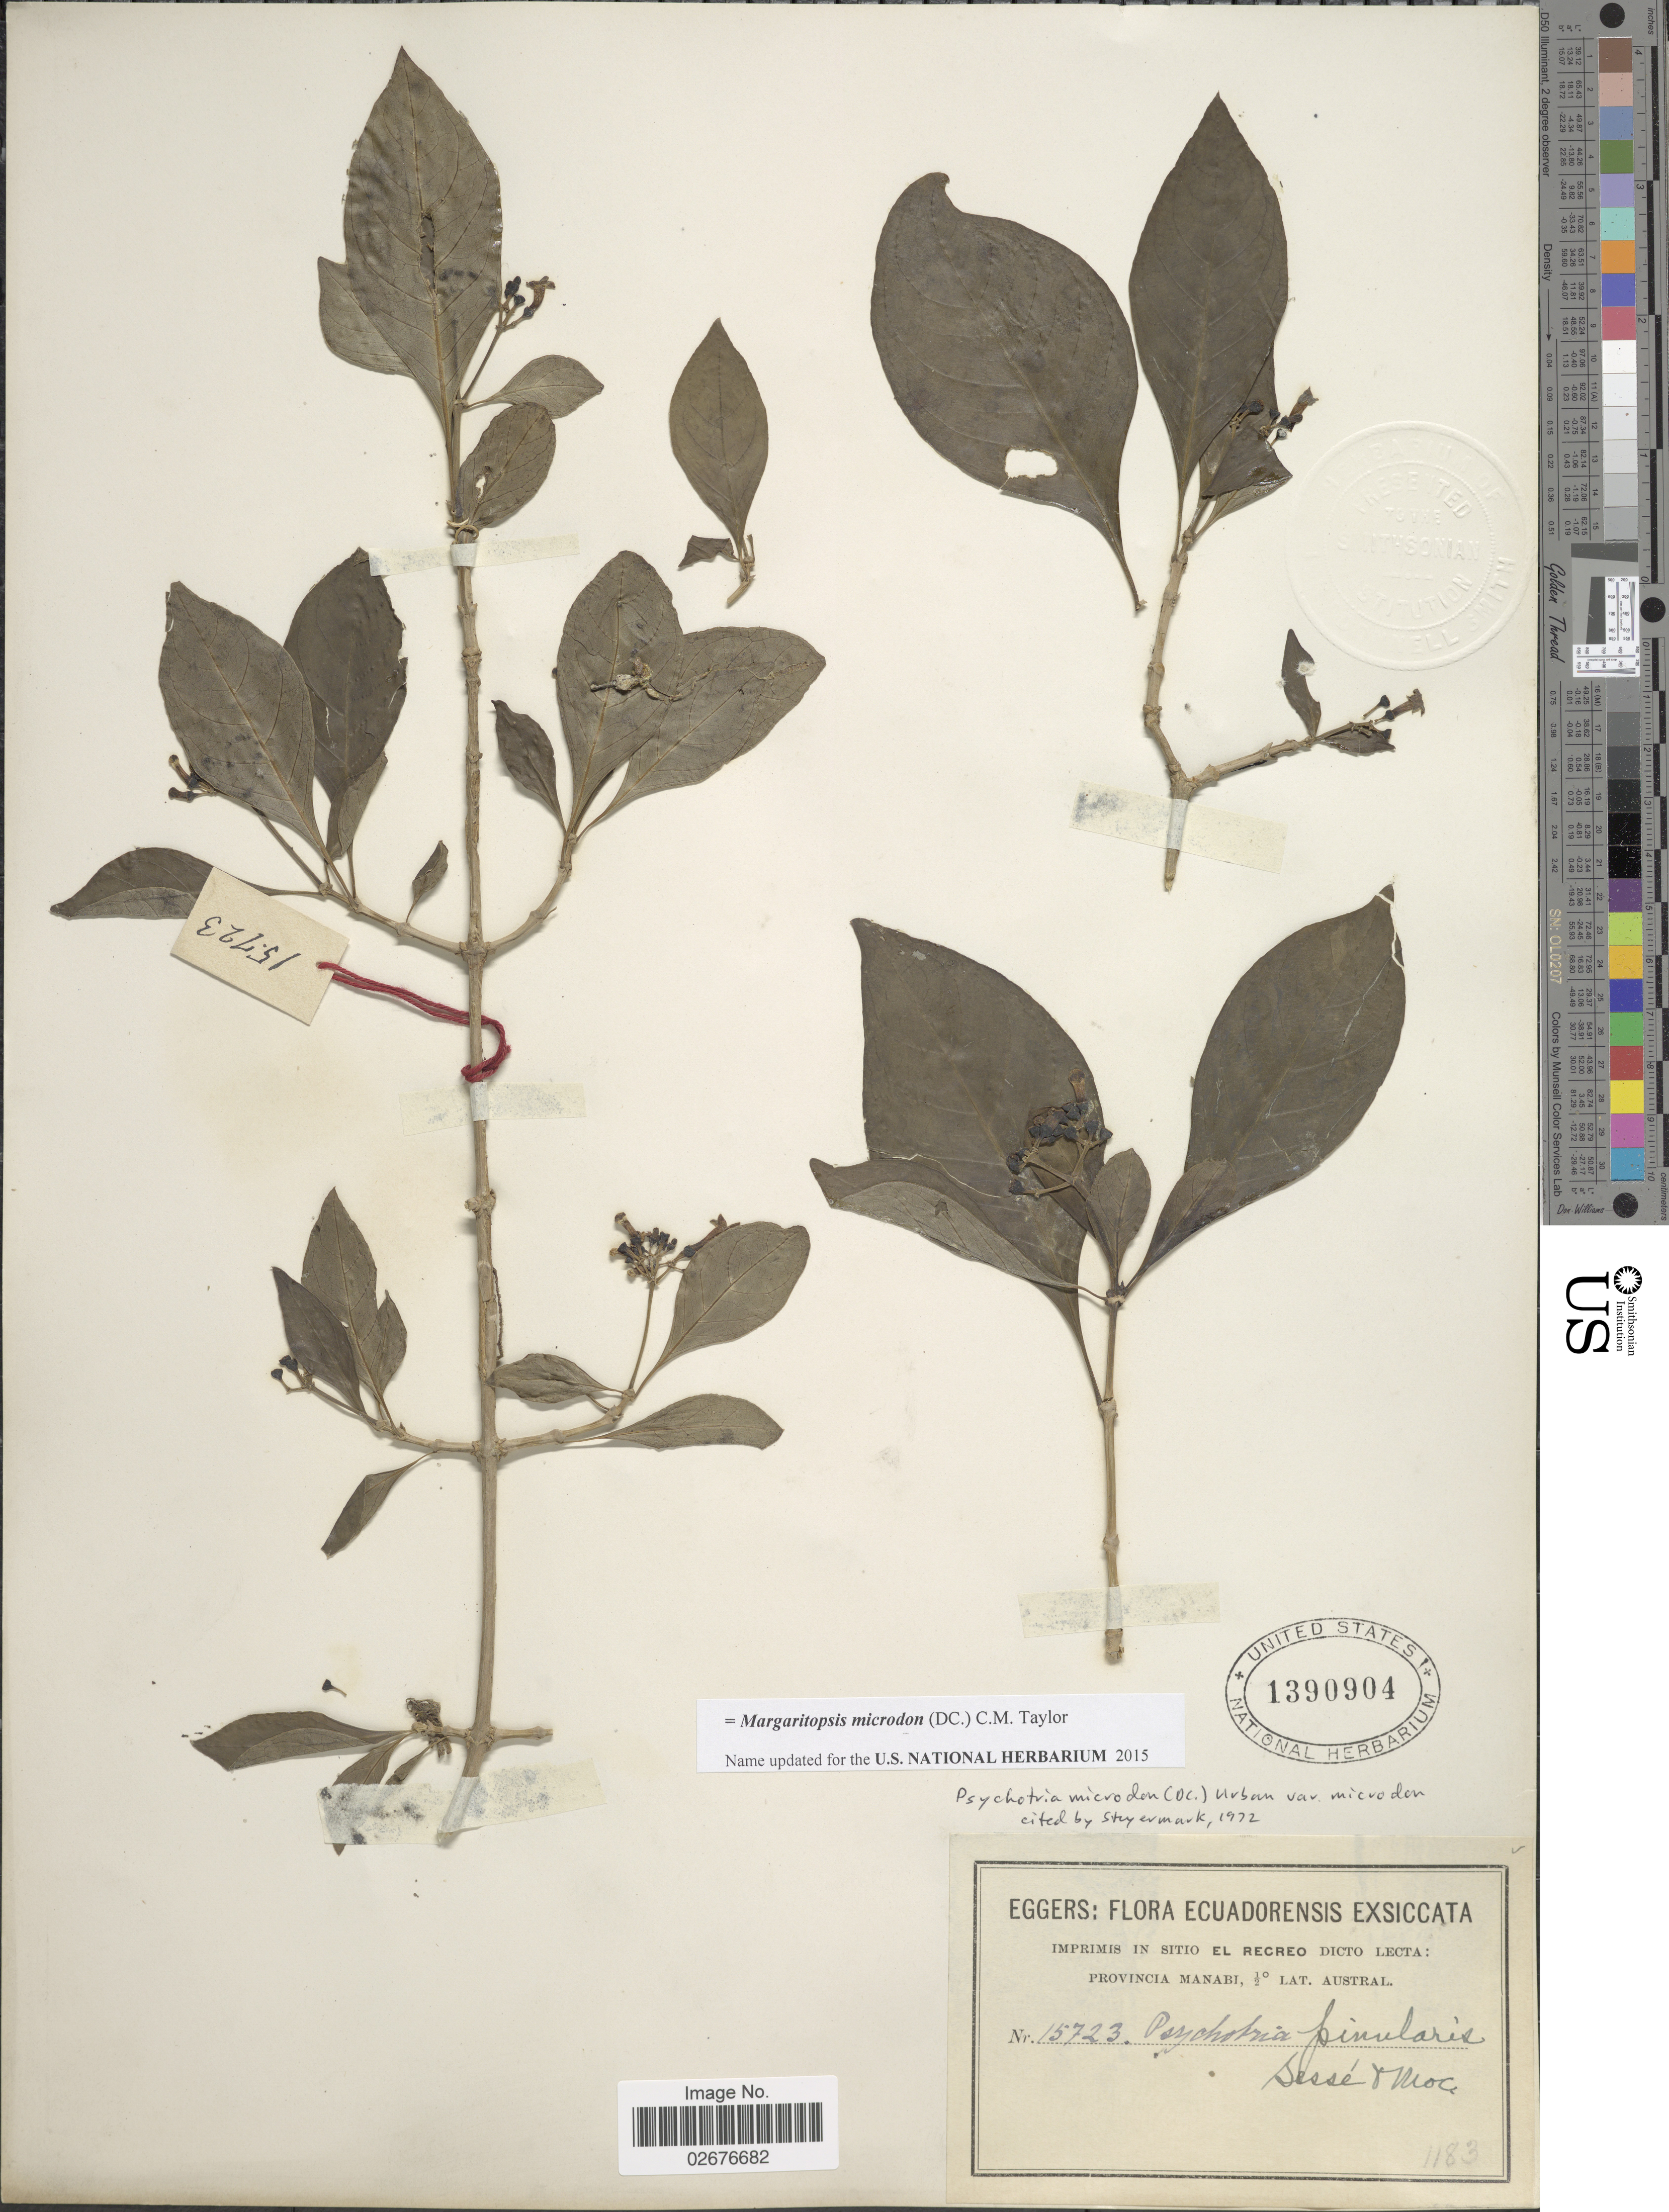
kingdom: Plantae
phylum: Tracheophyta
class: Magnoliopsida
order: Gentianales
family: Rubiaceae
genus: Margaritopsis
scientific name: Margaritopsis microdon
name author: (DC.) C.M. Taylor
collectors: -. Eggers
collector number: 15723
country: Ecuador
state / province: Manabí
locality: Imprimis in sitio El Recreo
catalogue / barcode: US 1390904